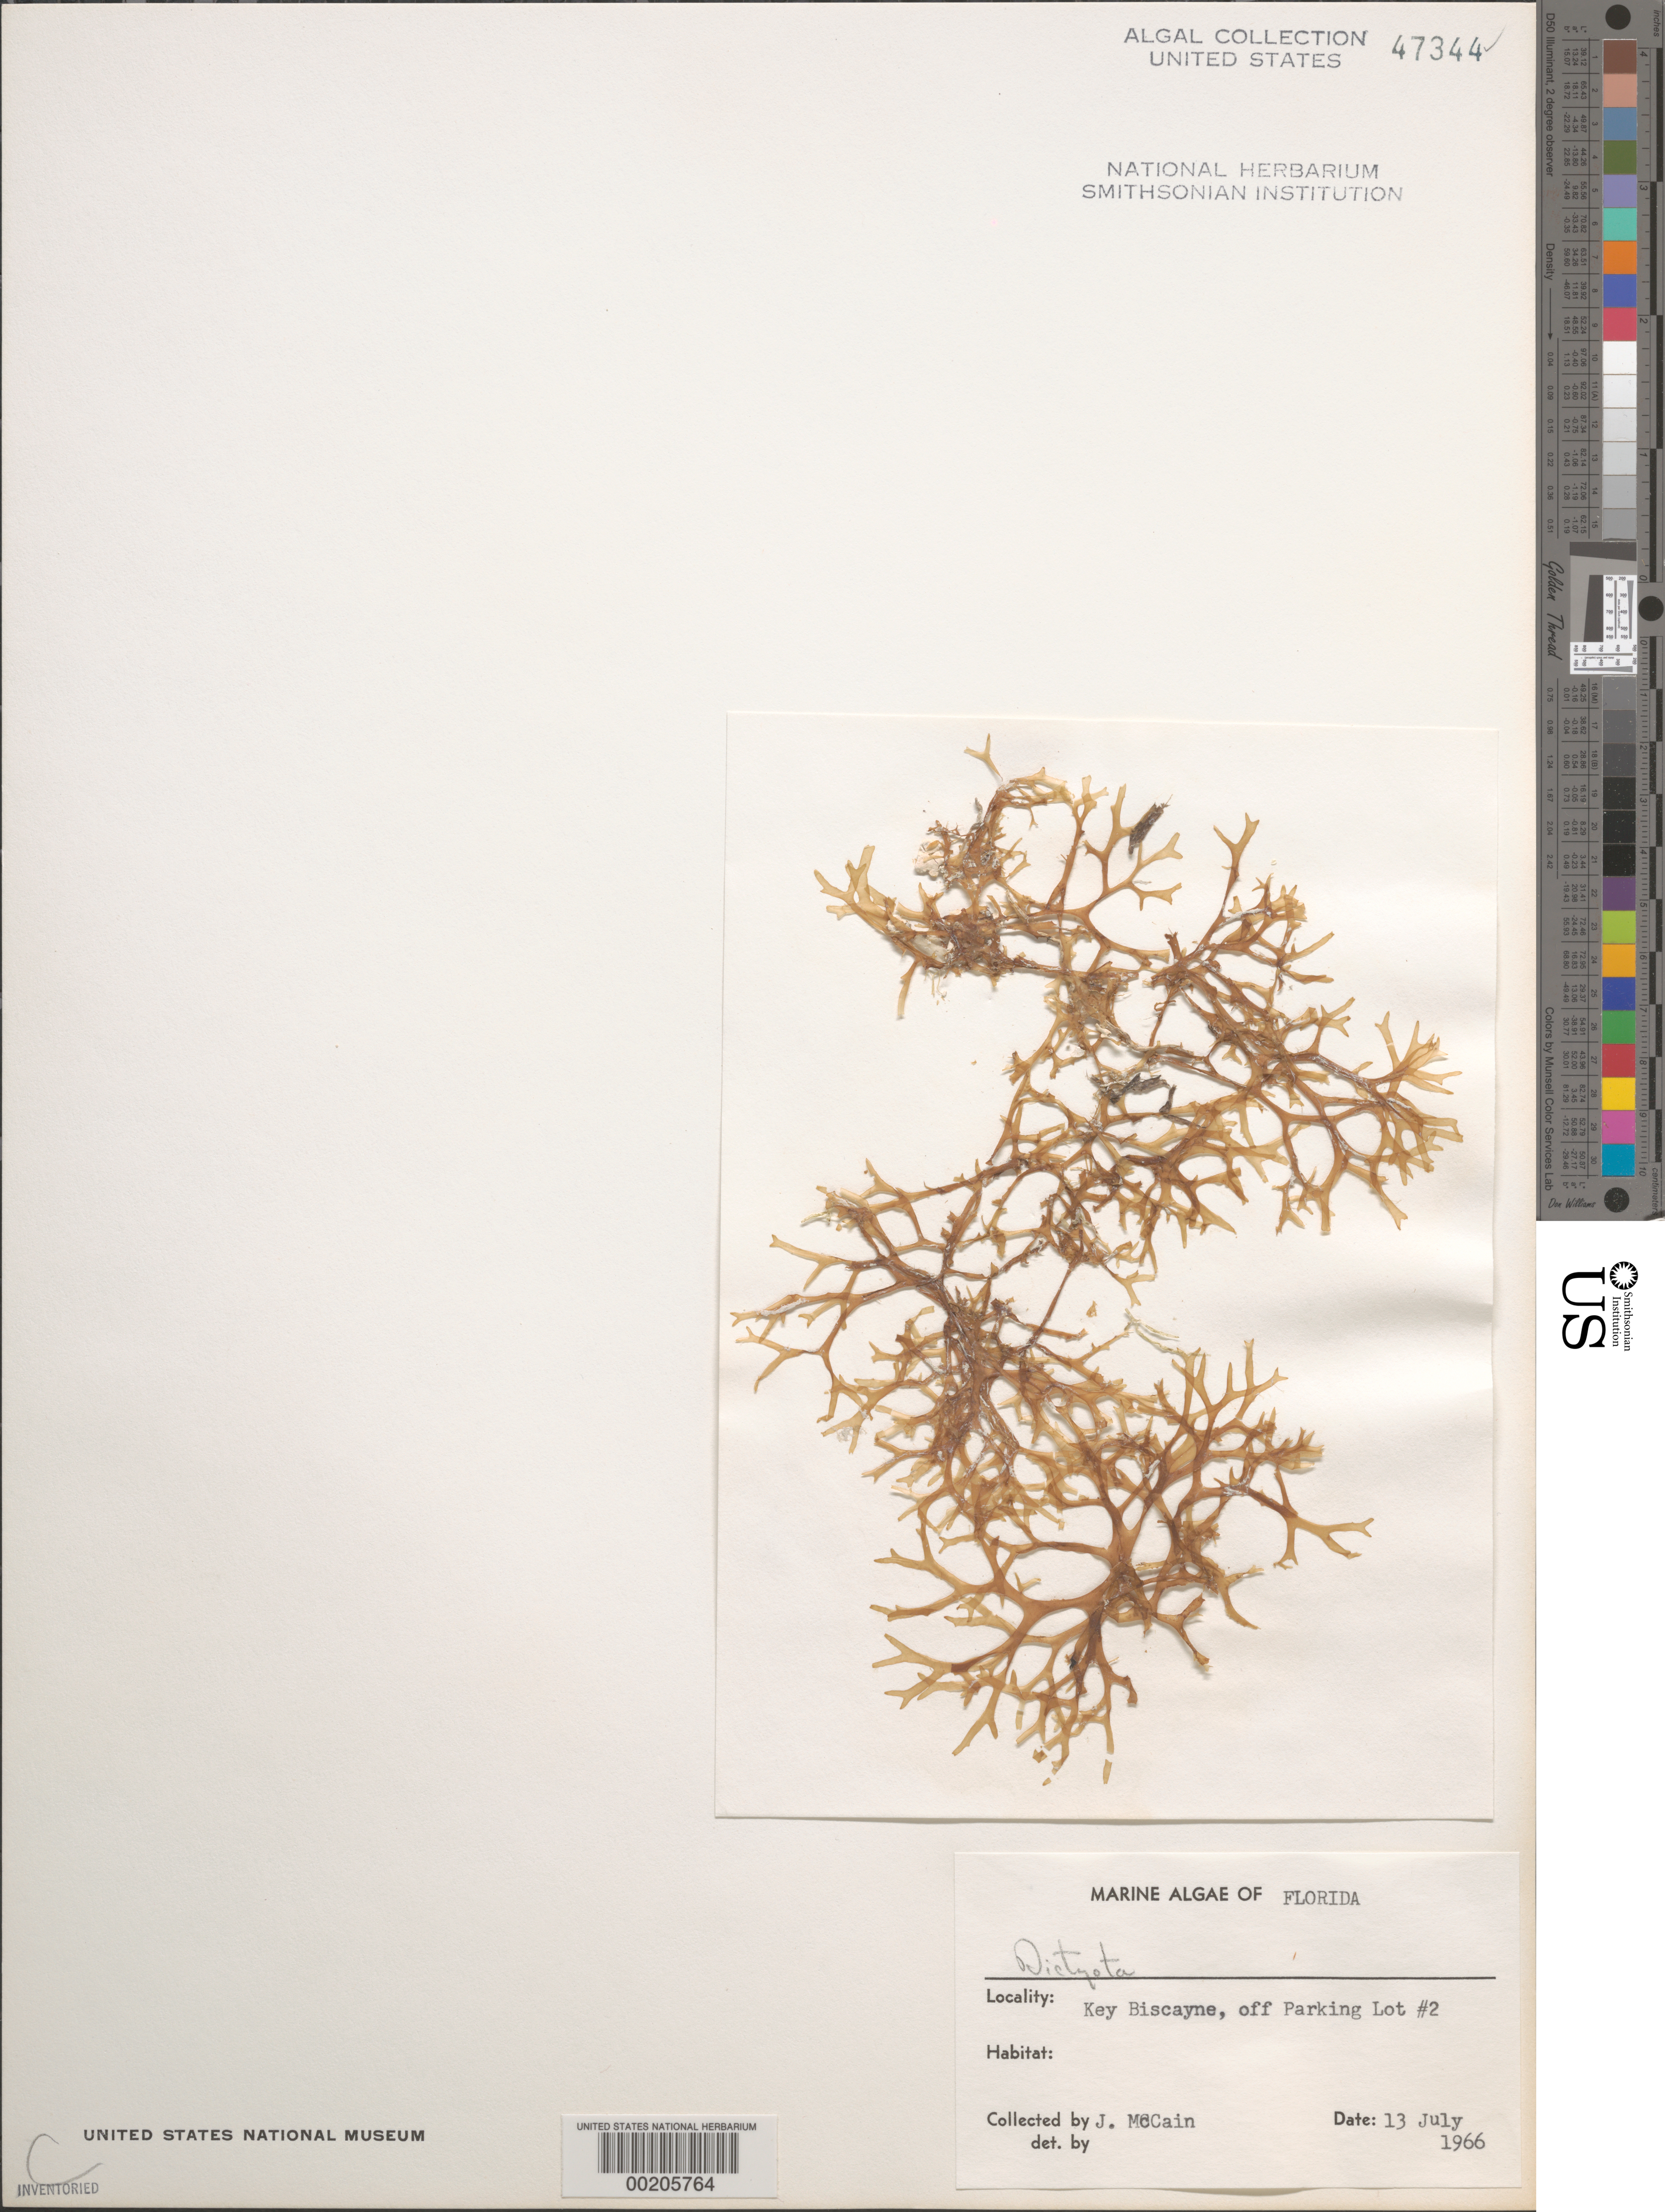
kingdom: Chromista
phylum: Ochrophyta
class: Phaeophyceae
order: Dictyotales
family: Dictyotaceae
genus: Dictyota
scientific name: Dictyota sp.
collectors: J. Mccain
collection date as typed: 13 Jul 1966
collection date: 1966-07-13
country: United States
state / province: Florida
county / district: Miami-Dade County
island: Key Biscayne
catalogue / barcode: US 47344